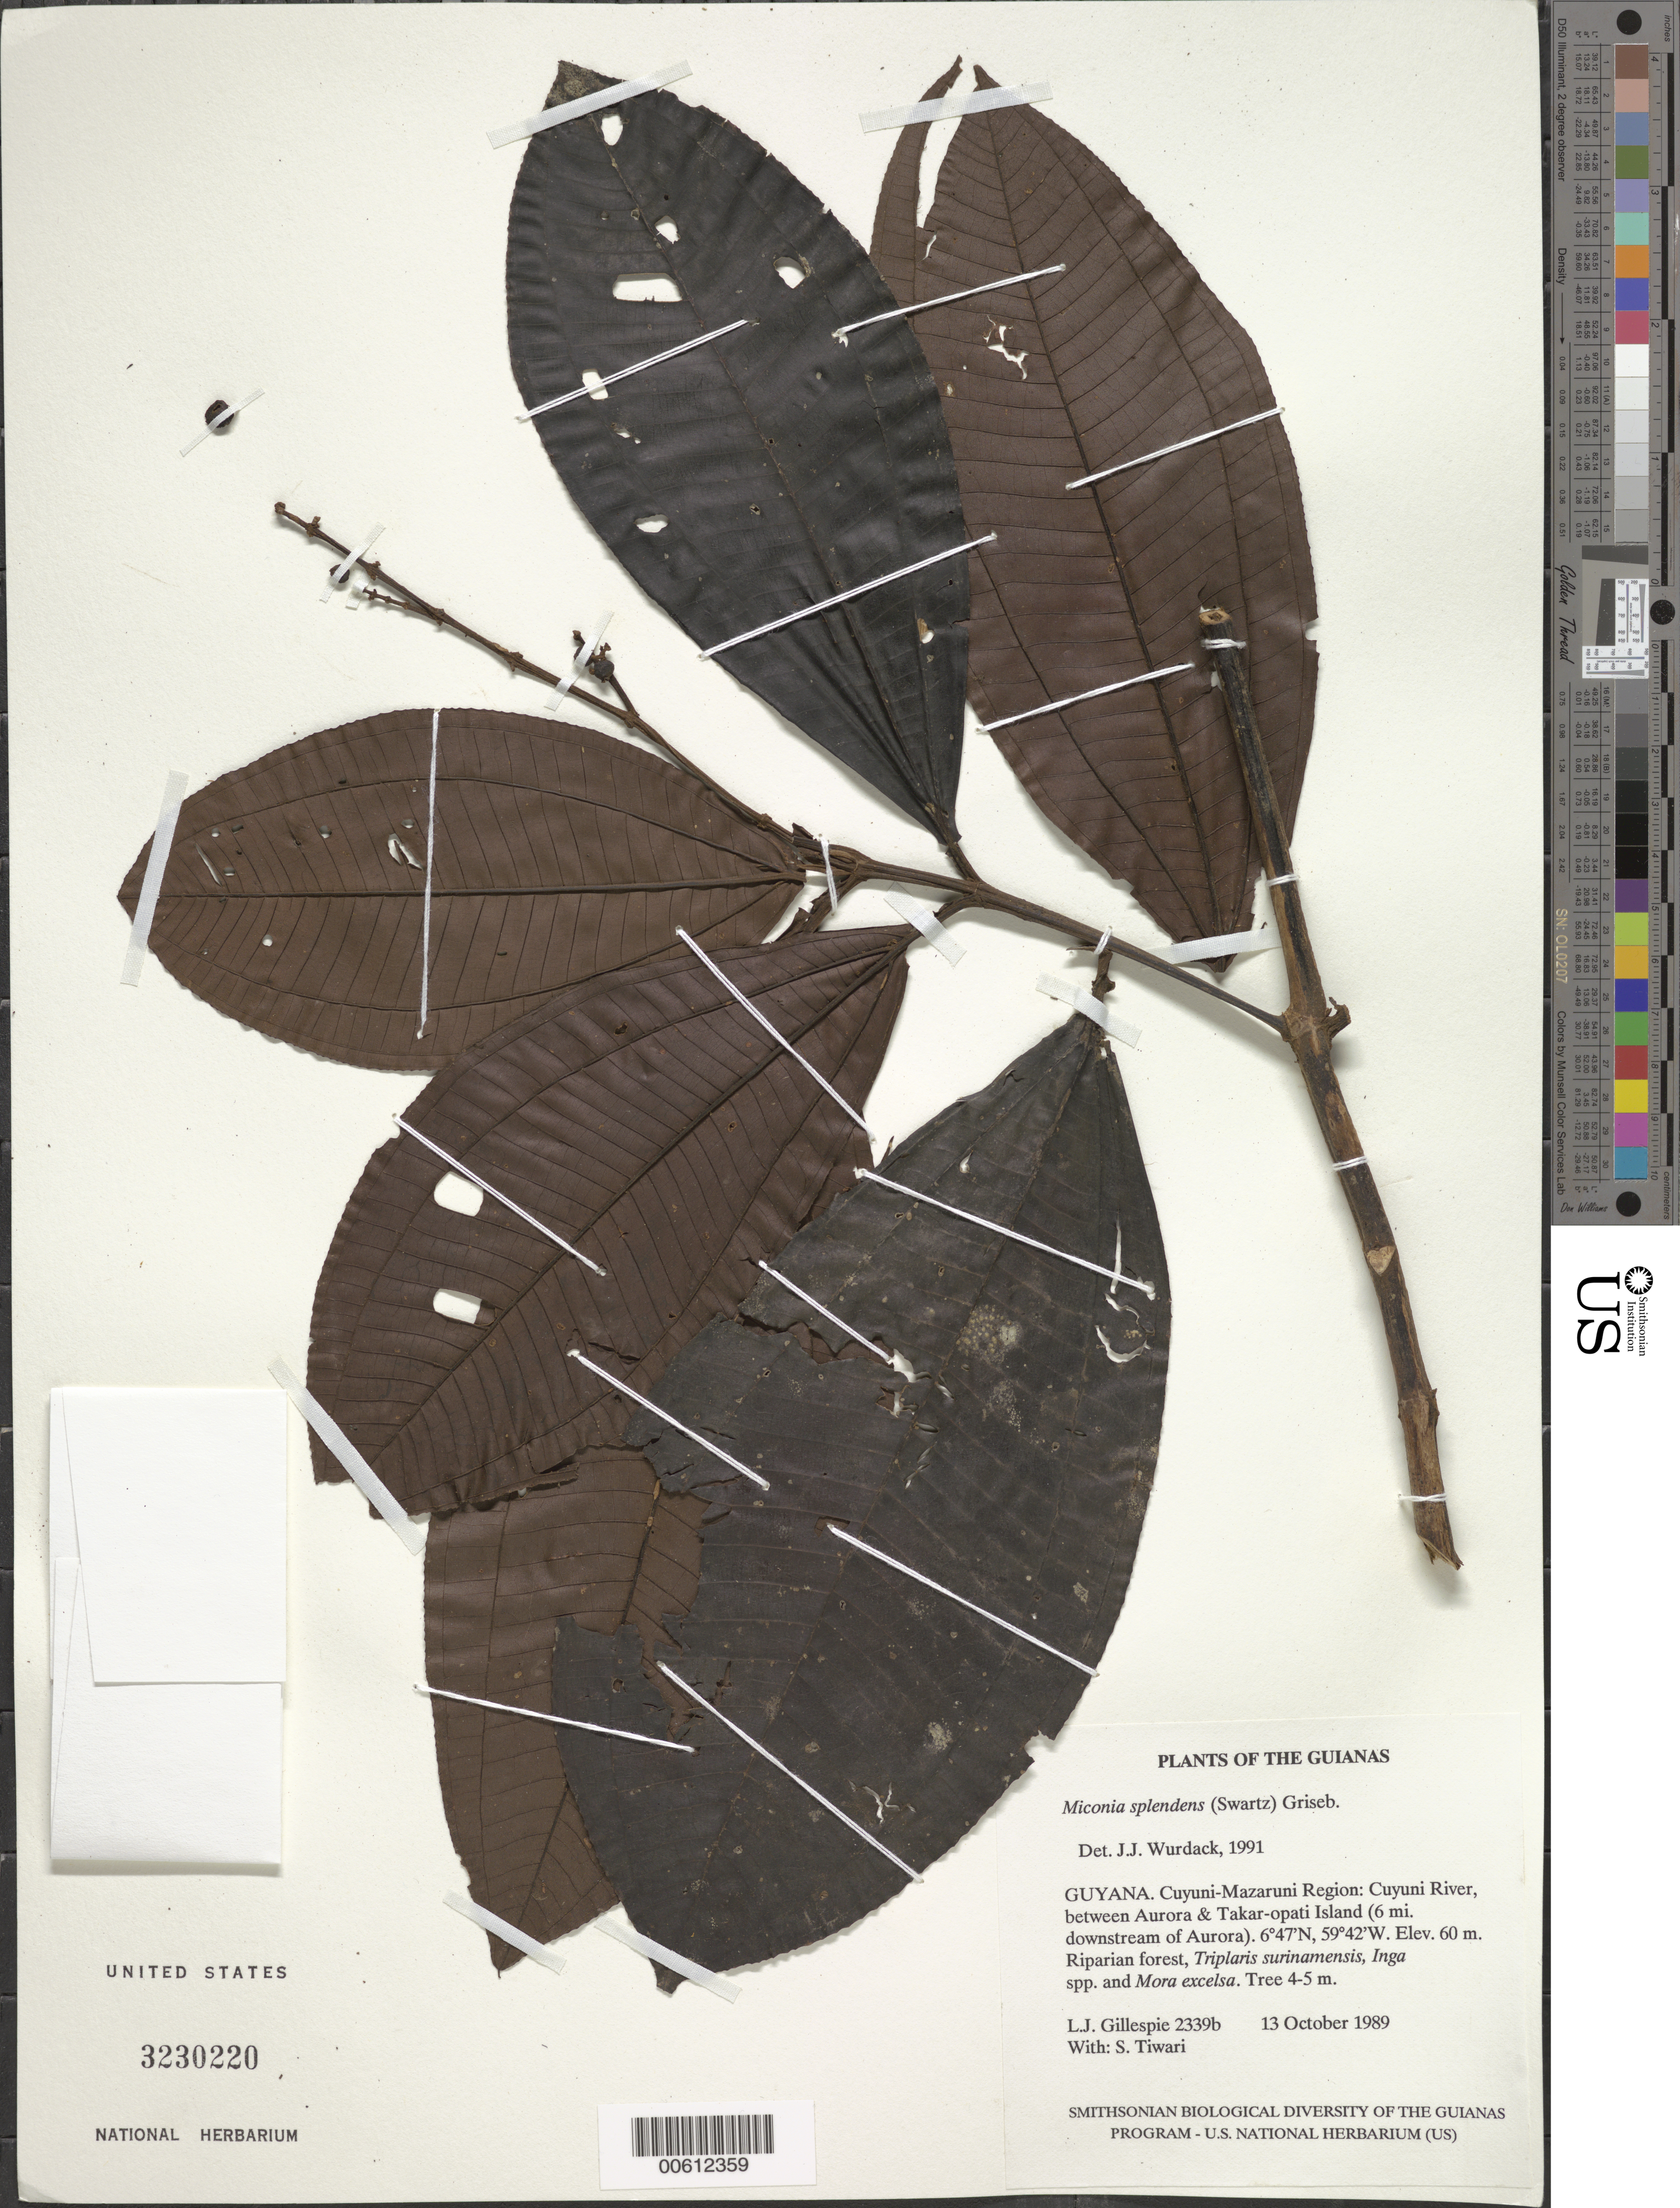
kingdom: Plantae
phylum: Tracheophyta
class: Magnoliopsida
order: Myrtales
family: Melastomataceae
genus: Miconia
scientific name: Miconia splendens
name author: (Sw.) Griseb.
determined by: Wurdack, John J., (US), US (UNITED STATES)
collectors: L. J. Gillespie & S. Tiwari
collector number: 2339 b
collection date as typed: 13 October 1989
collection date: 1989-10-13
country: Guyana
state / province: Cuyuni-Mazaruni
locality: Cuyuni River, between Aurora & Takar-opati Island (6 mi. downstream of Aurora)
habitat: Riparian forest with Triplaris surinamensis, Inga spp. and Mora excelsa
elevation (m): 60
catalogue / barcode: US 3230220